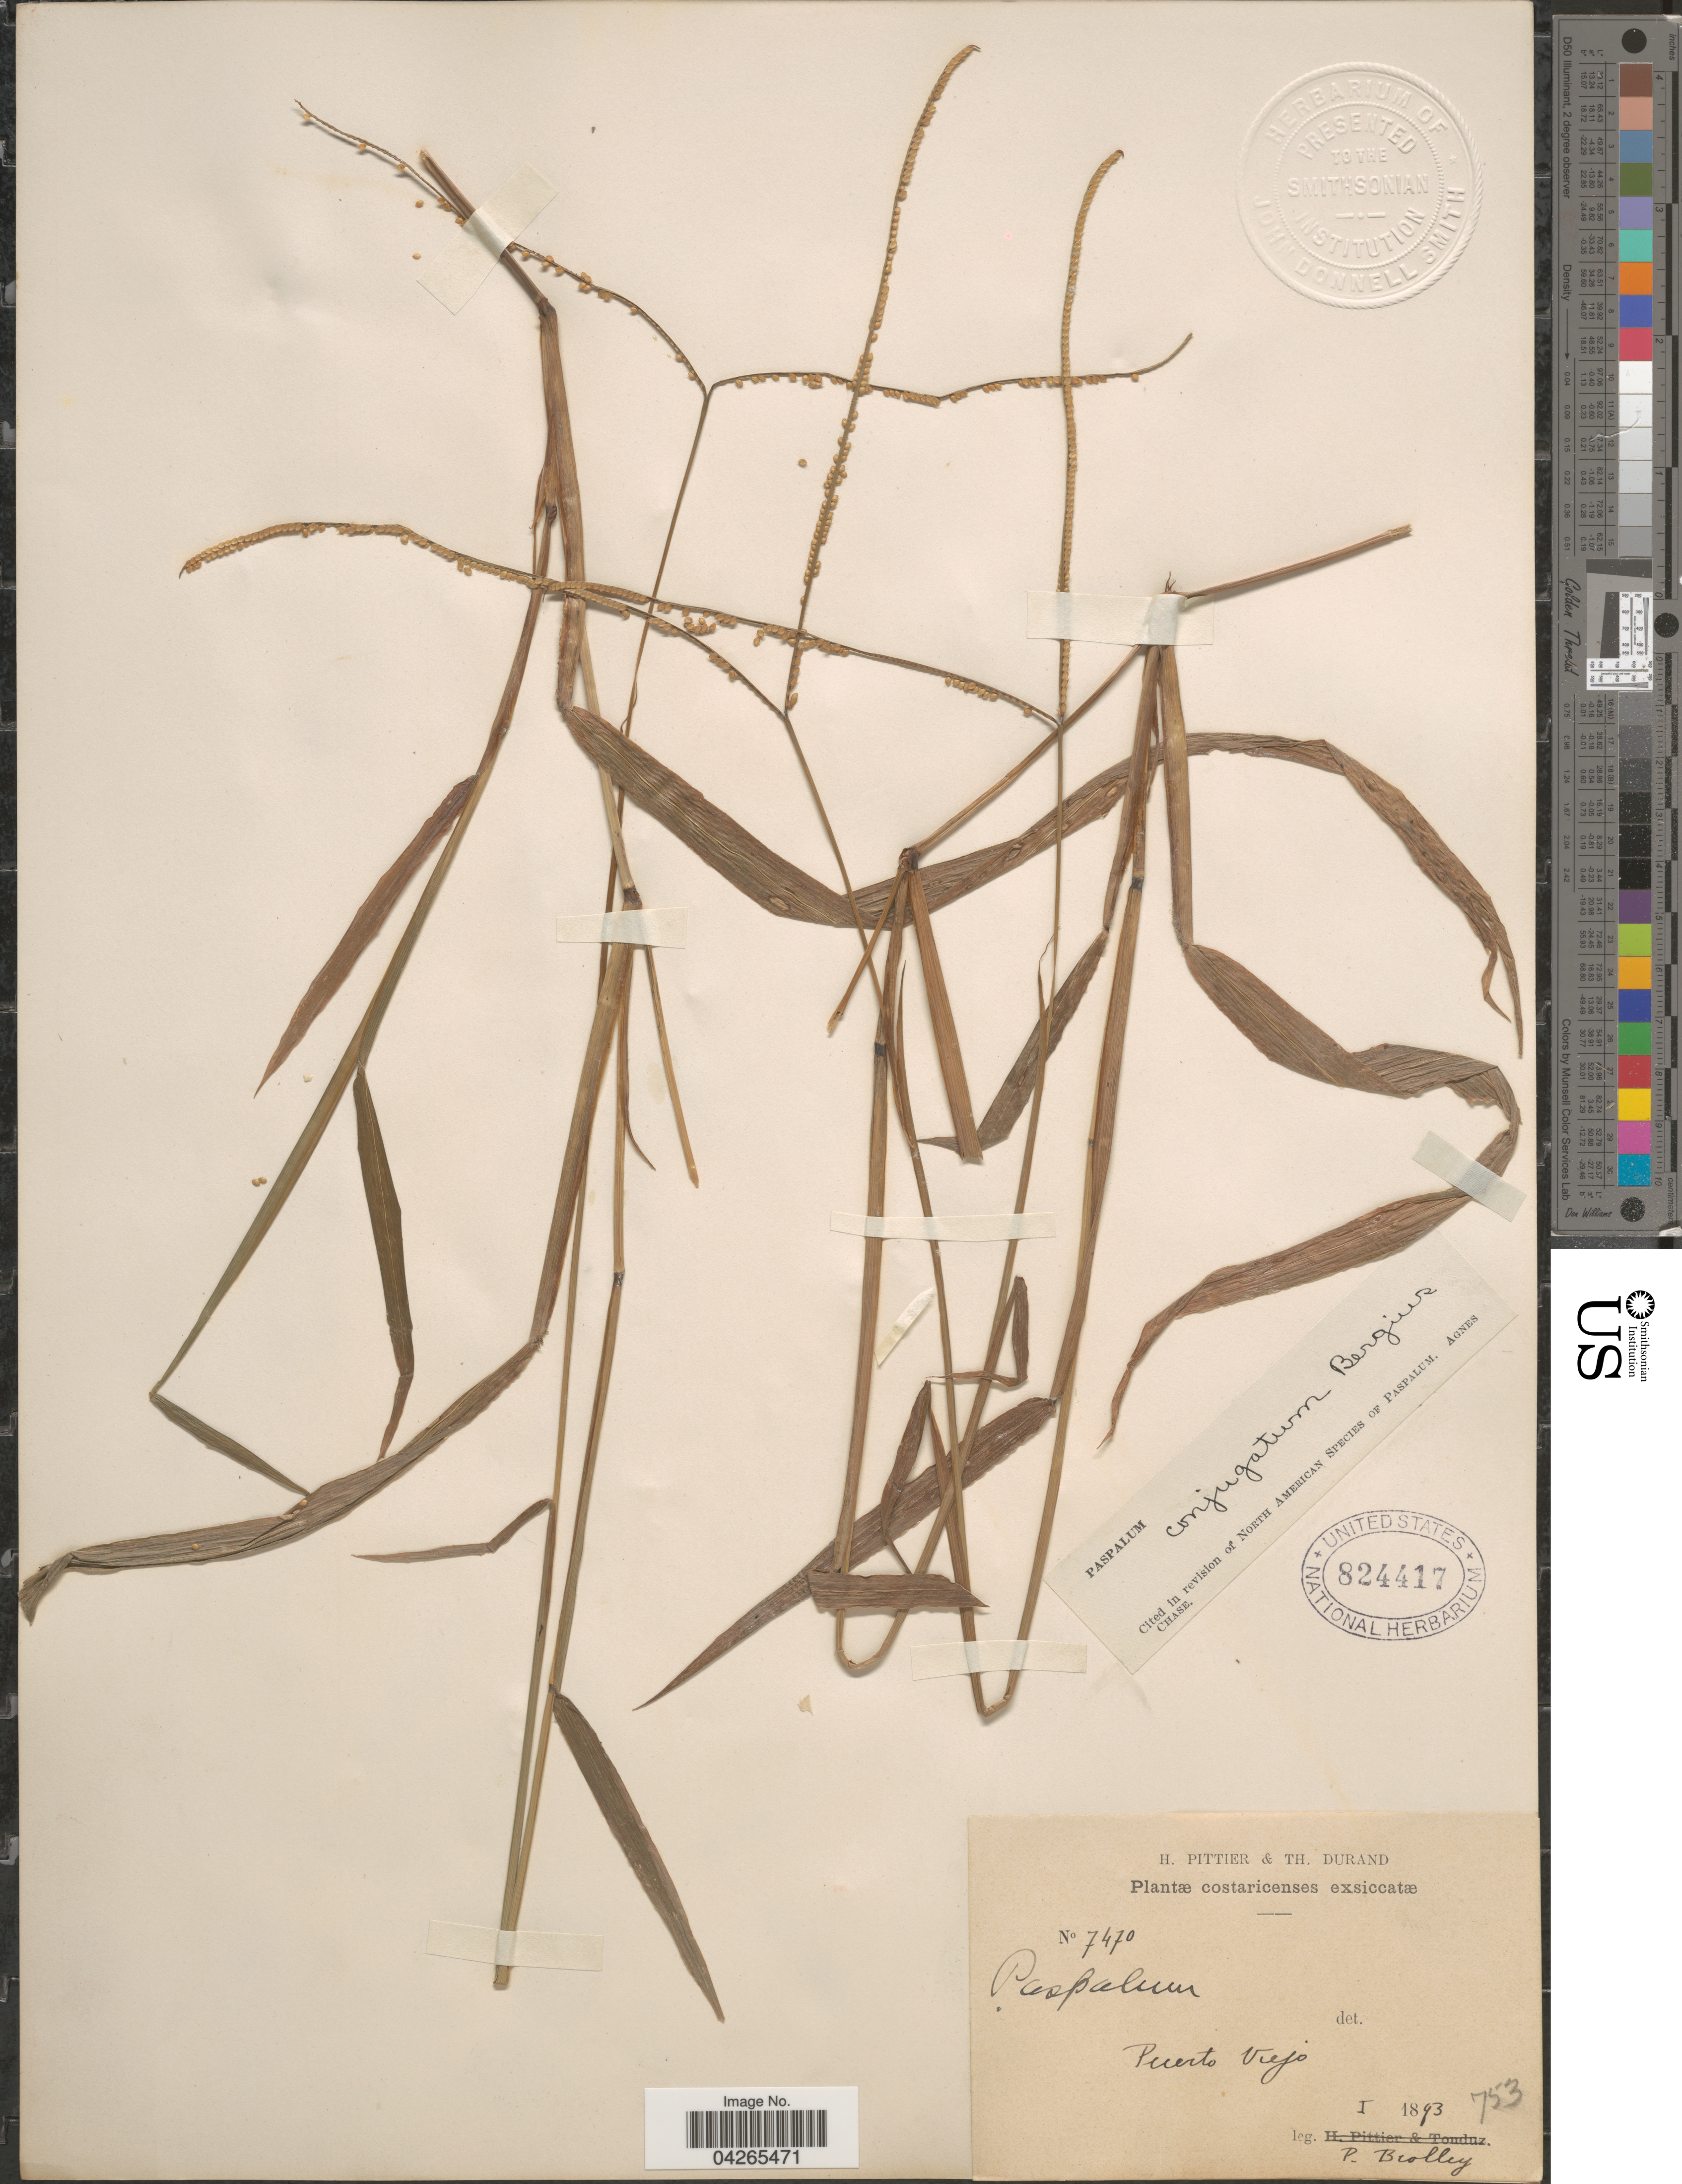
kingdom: Plantae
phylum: Tracheophyta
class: Liliopsida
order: Poales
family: Poaceae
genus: Paspalum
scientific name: Paspalum conjugatum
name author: P.J. Bergius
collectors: P. Biolley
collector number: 7470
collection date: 1893-01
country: Costa Rica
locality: Puerto Viejo.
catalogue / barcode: US 824417